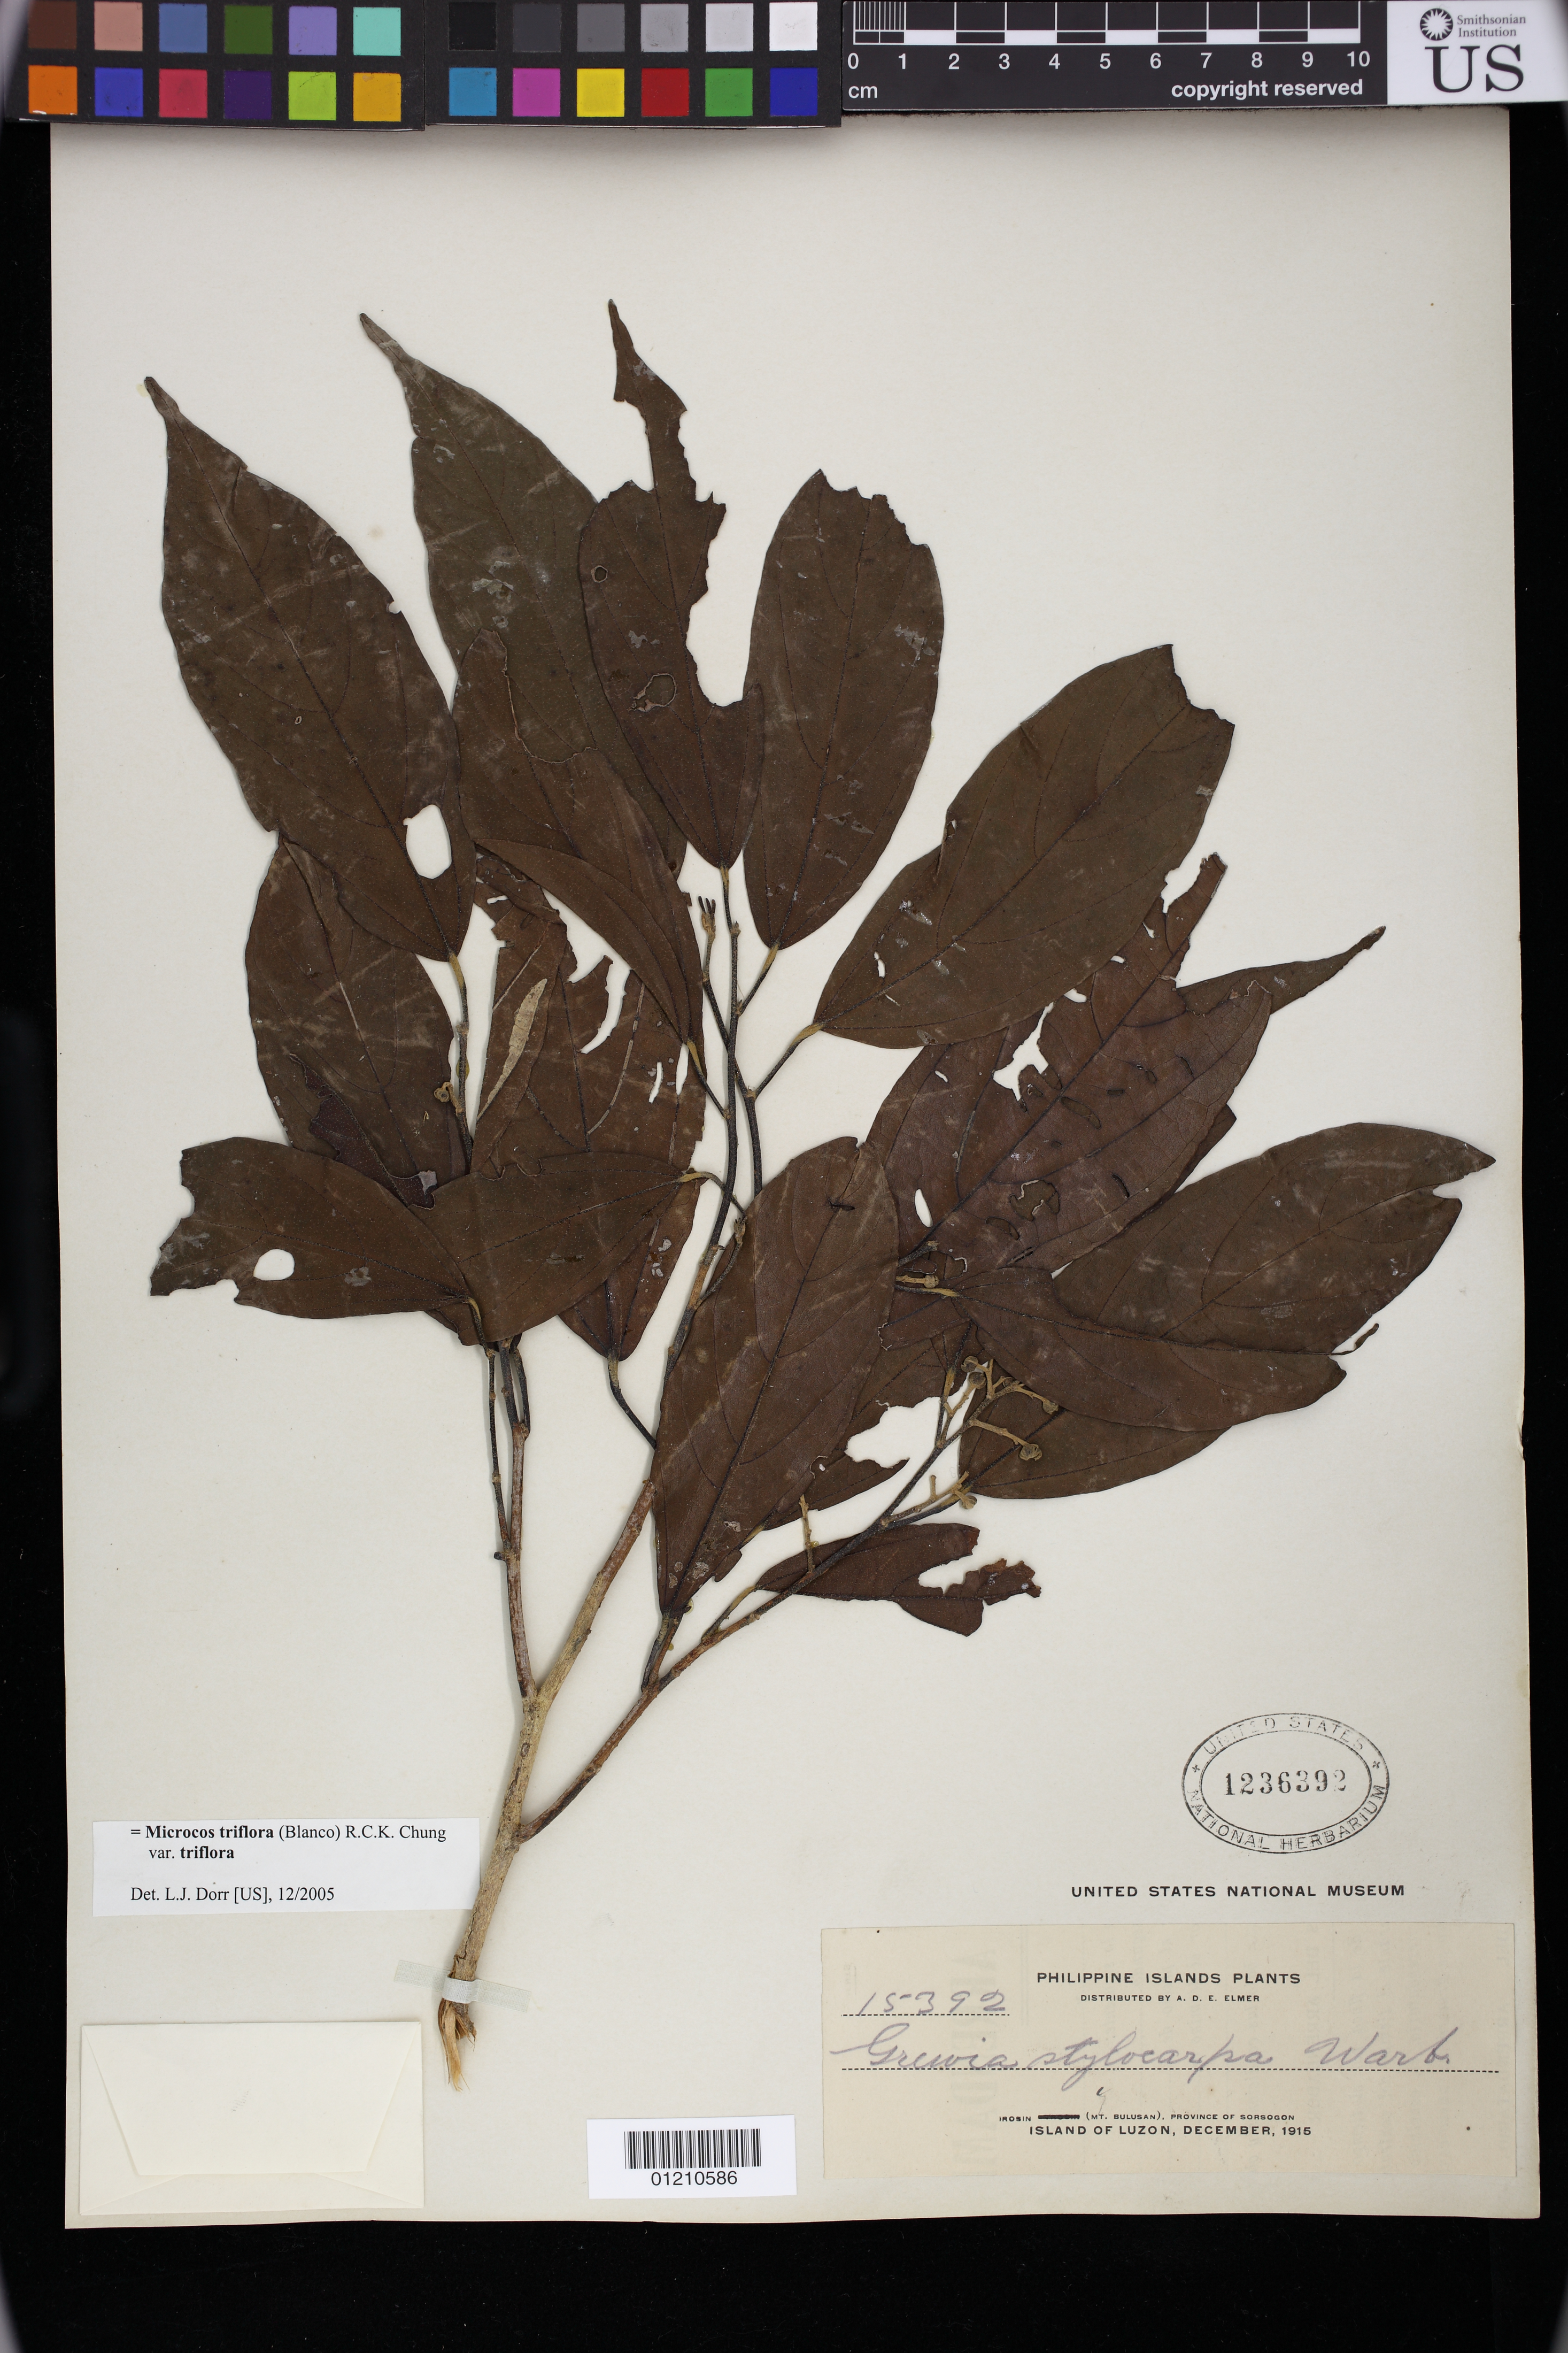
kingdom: Plantae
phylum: Tracheophyta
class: Magnoliopsida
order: Malvales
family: Malvaceae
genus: Microcos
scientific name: Microcos triflora var. triflora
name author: (Blanco) R.C.K. Chung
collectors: A. D. E. Elmer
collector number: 15392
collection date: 1915-12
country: Philippines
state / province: Bicol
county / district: Sorsogon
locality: Irosin (Mount Bulusan). Luzon.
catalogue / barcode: US 1236392